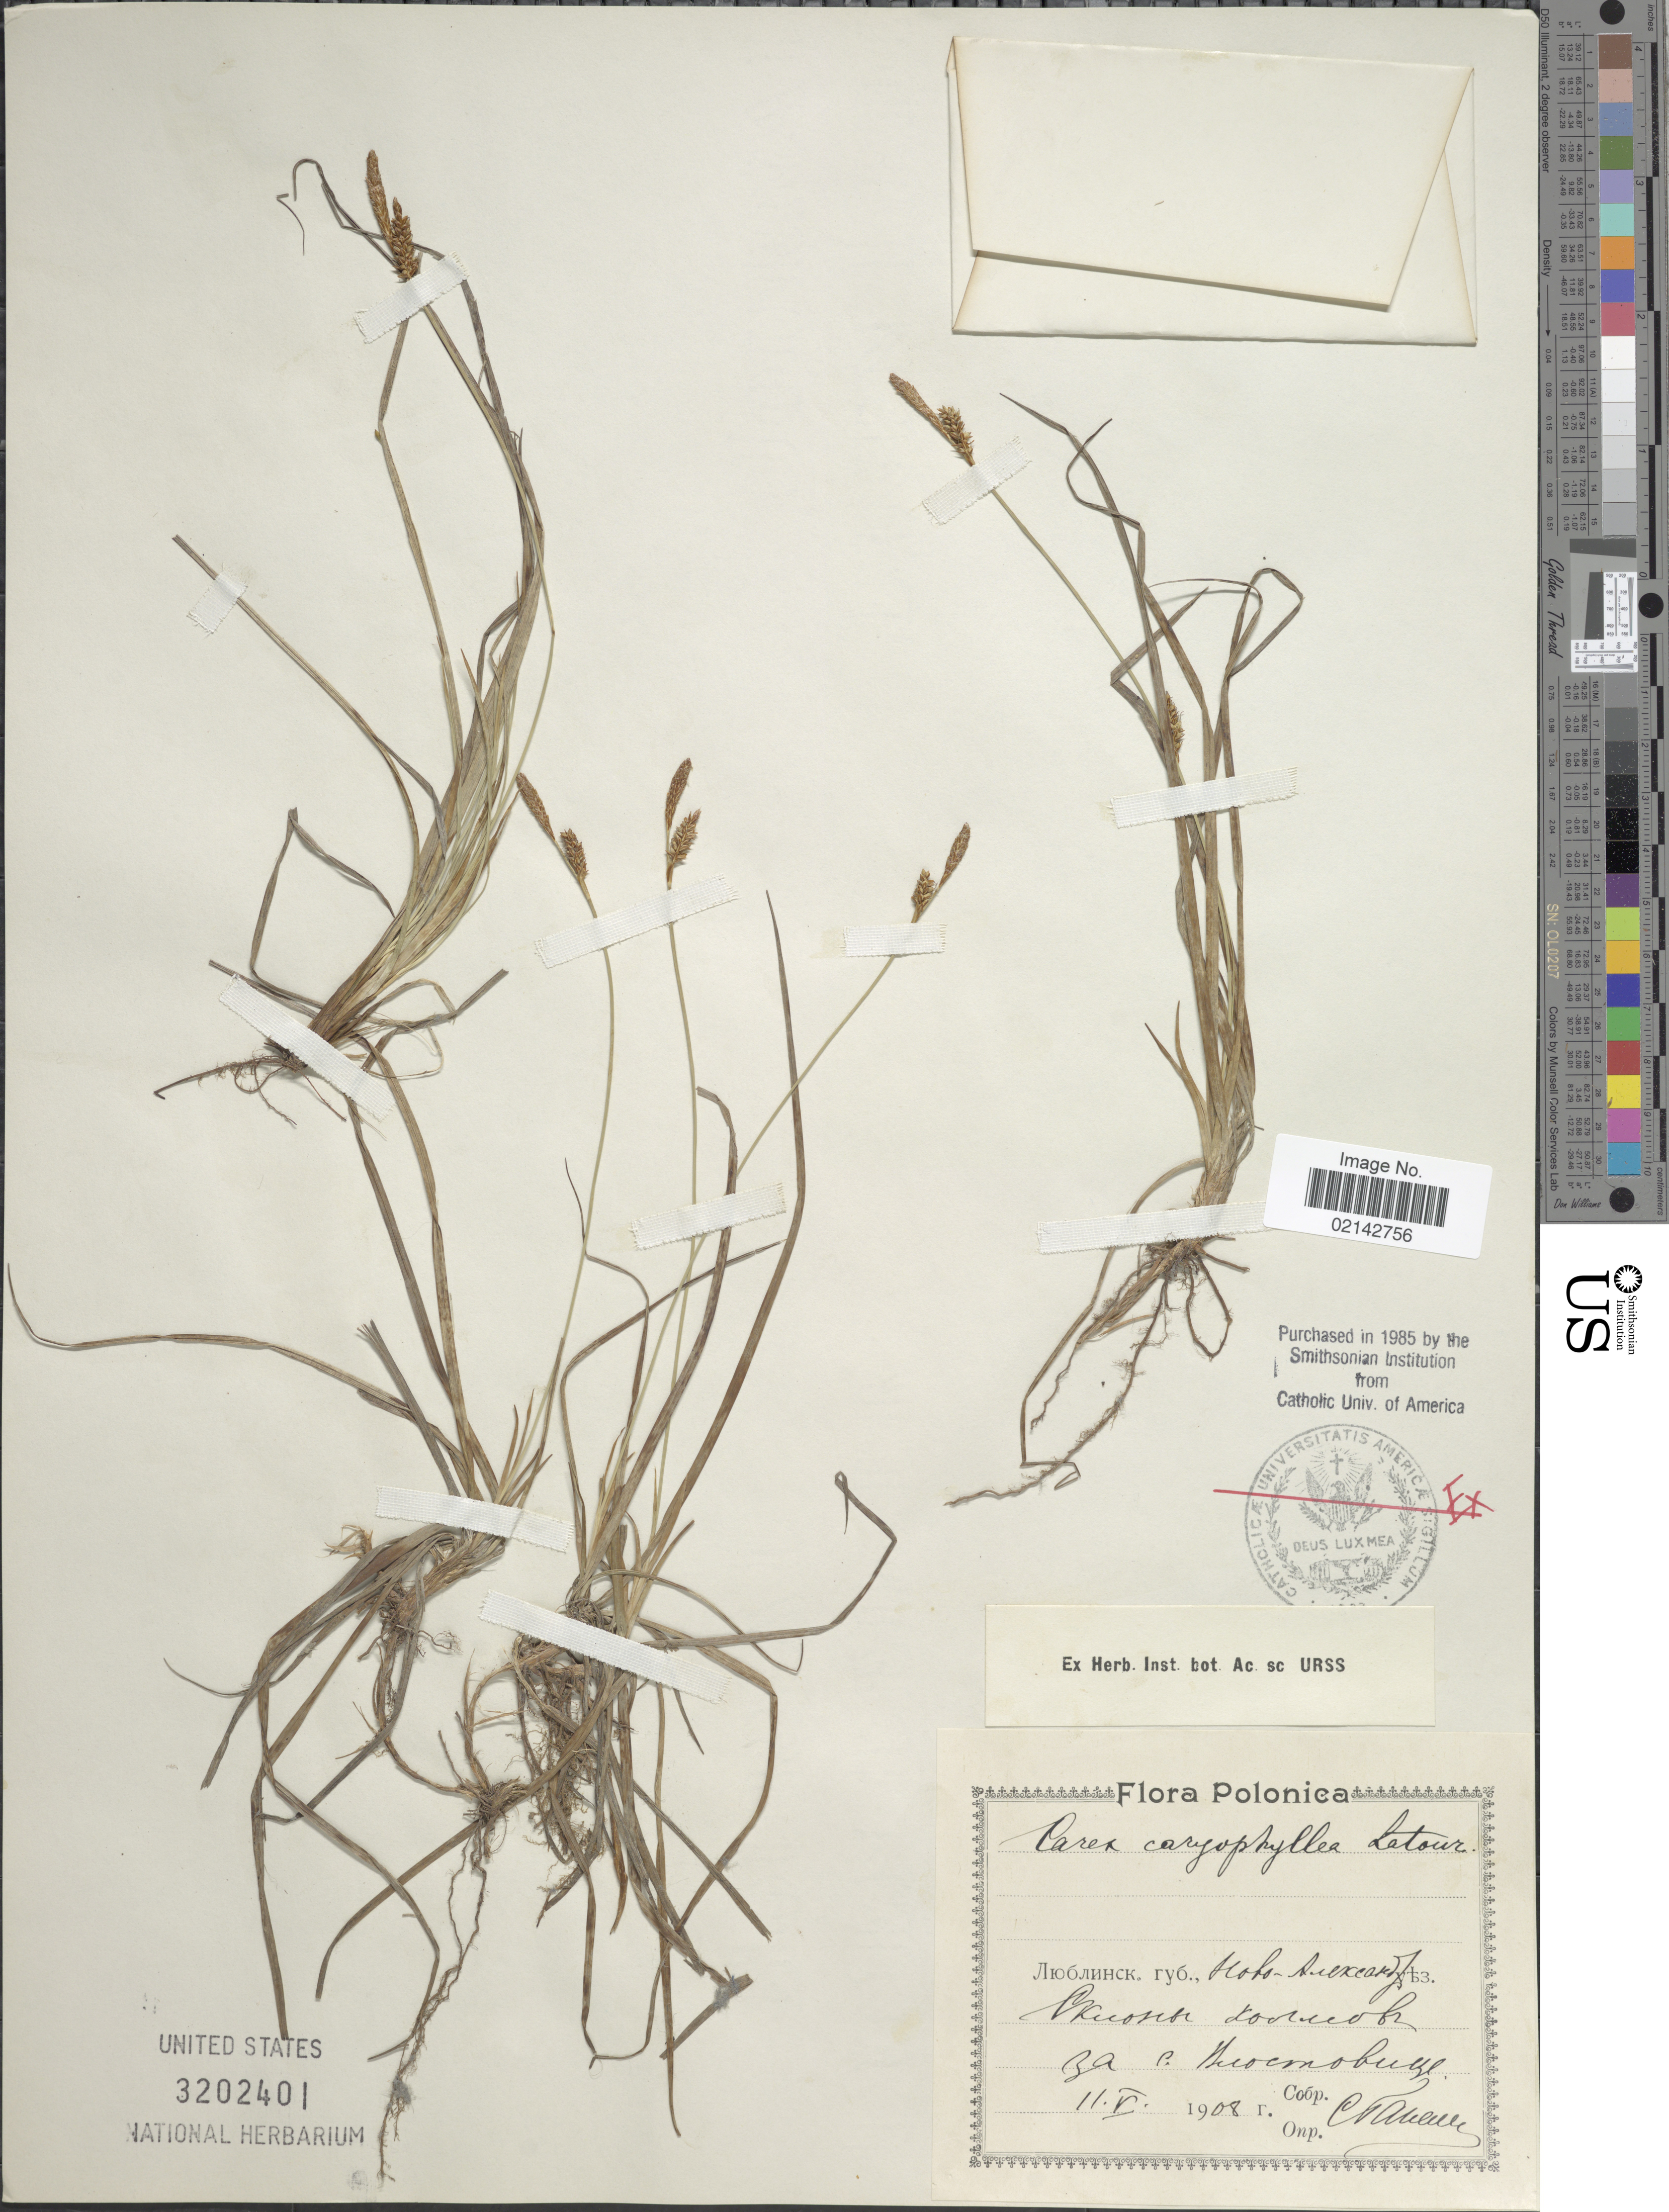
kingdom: Plantae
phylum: Tracheophyta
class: Liliopsida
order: Poales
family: Cyperaceae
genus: Carex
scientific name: Carex caryophyllea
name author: Latourr.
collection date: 1908-05-11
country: Poland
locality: Polonica. [Foreign script]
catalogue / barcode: US 3202401